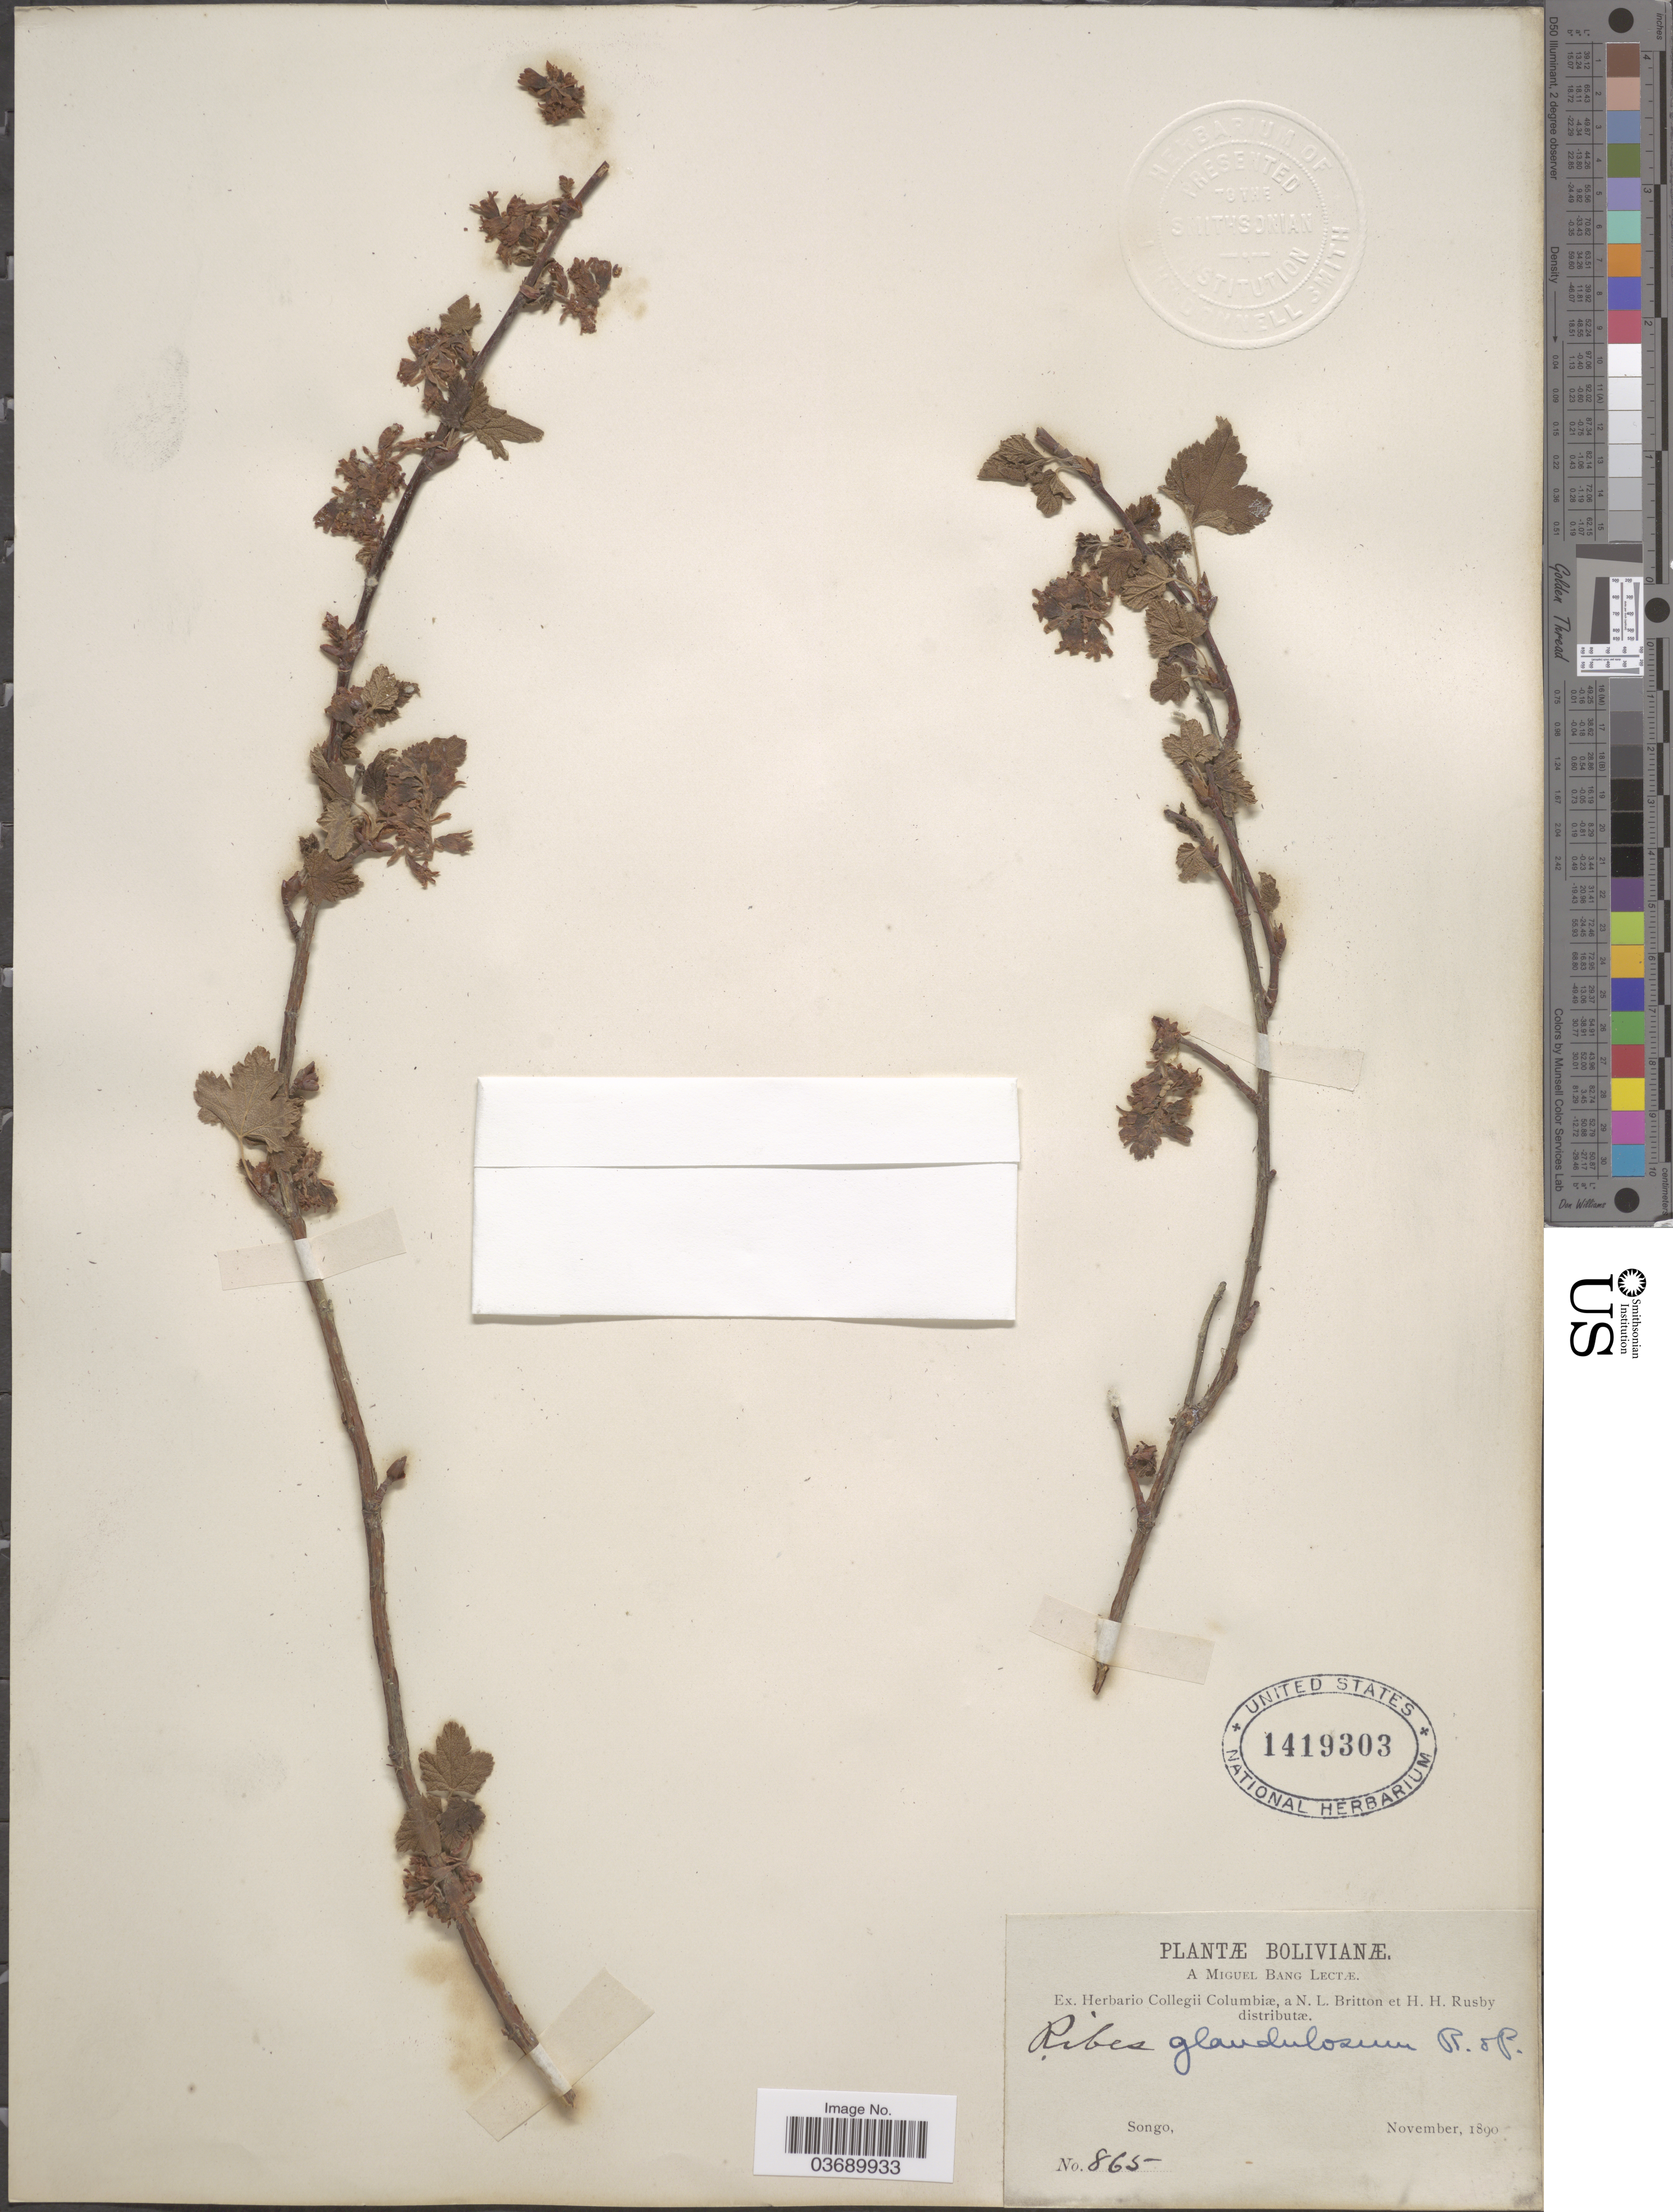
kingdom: Plantae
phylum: Tracheophyta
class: Magnoliopsida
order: Saxifragales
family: Grossulariaceae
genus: Ribes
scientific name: Ribes glandulosum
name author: Ruiz & Pav.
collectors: M. Bang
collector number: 865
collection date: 1890-11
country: Bolivia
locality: Songo.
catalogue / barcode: US 1419303